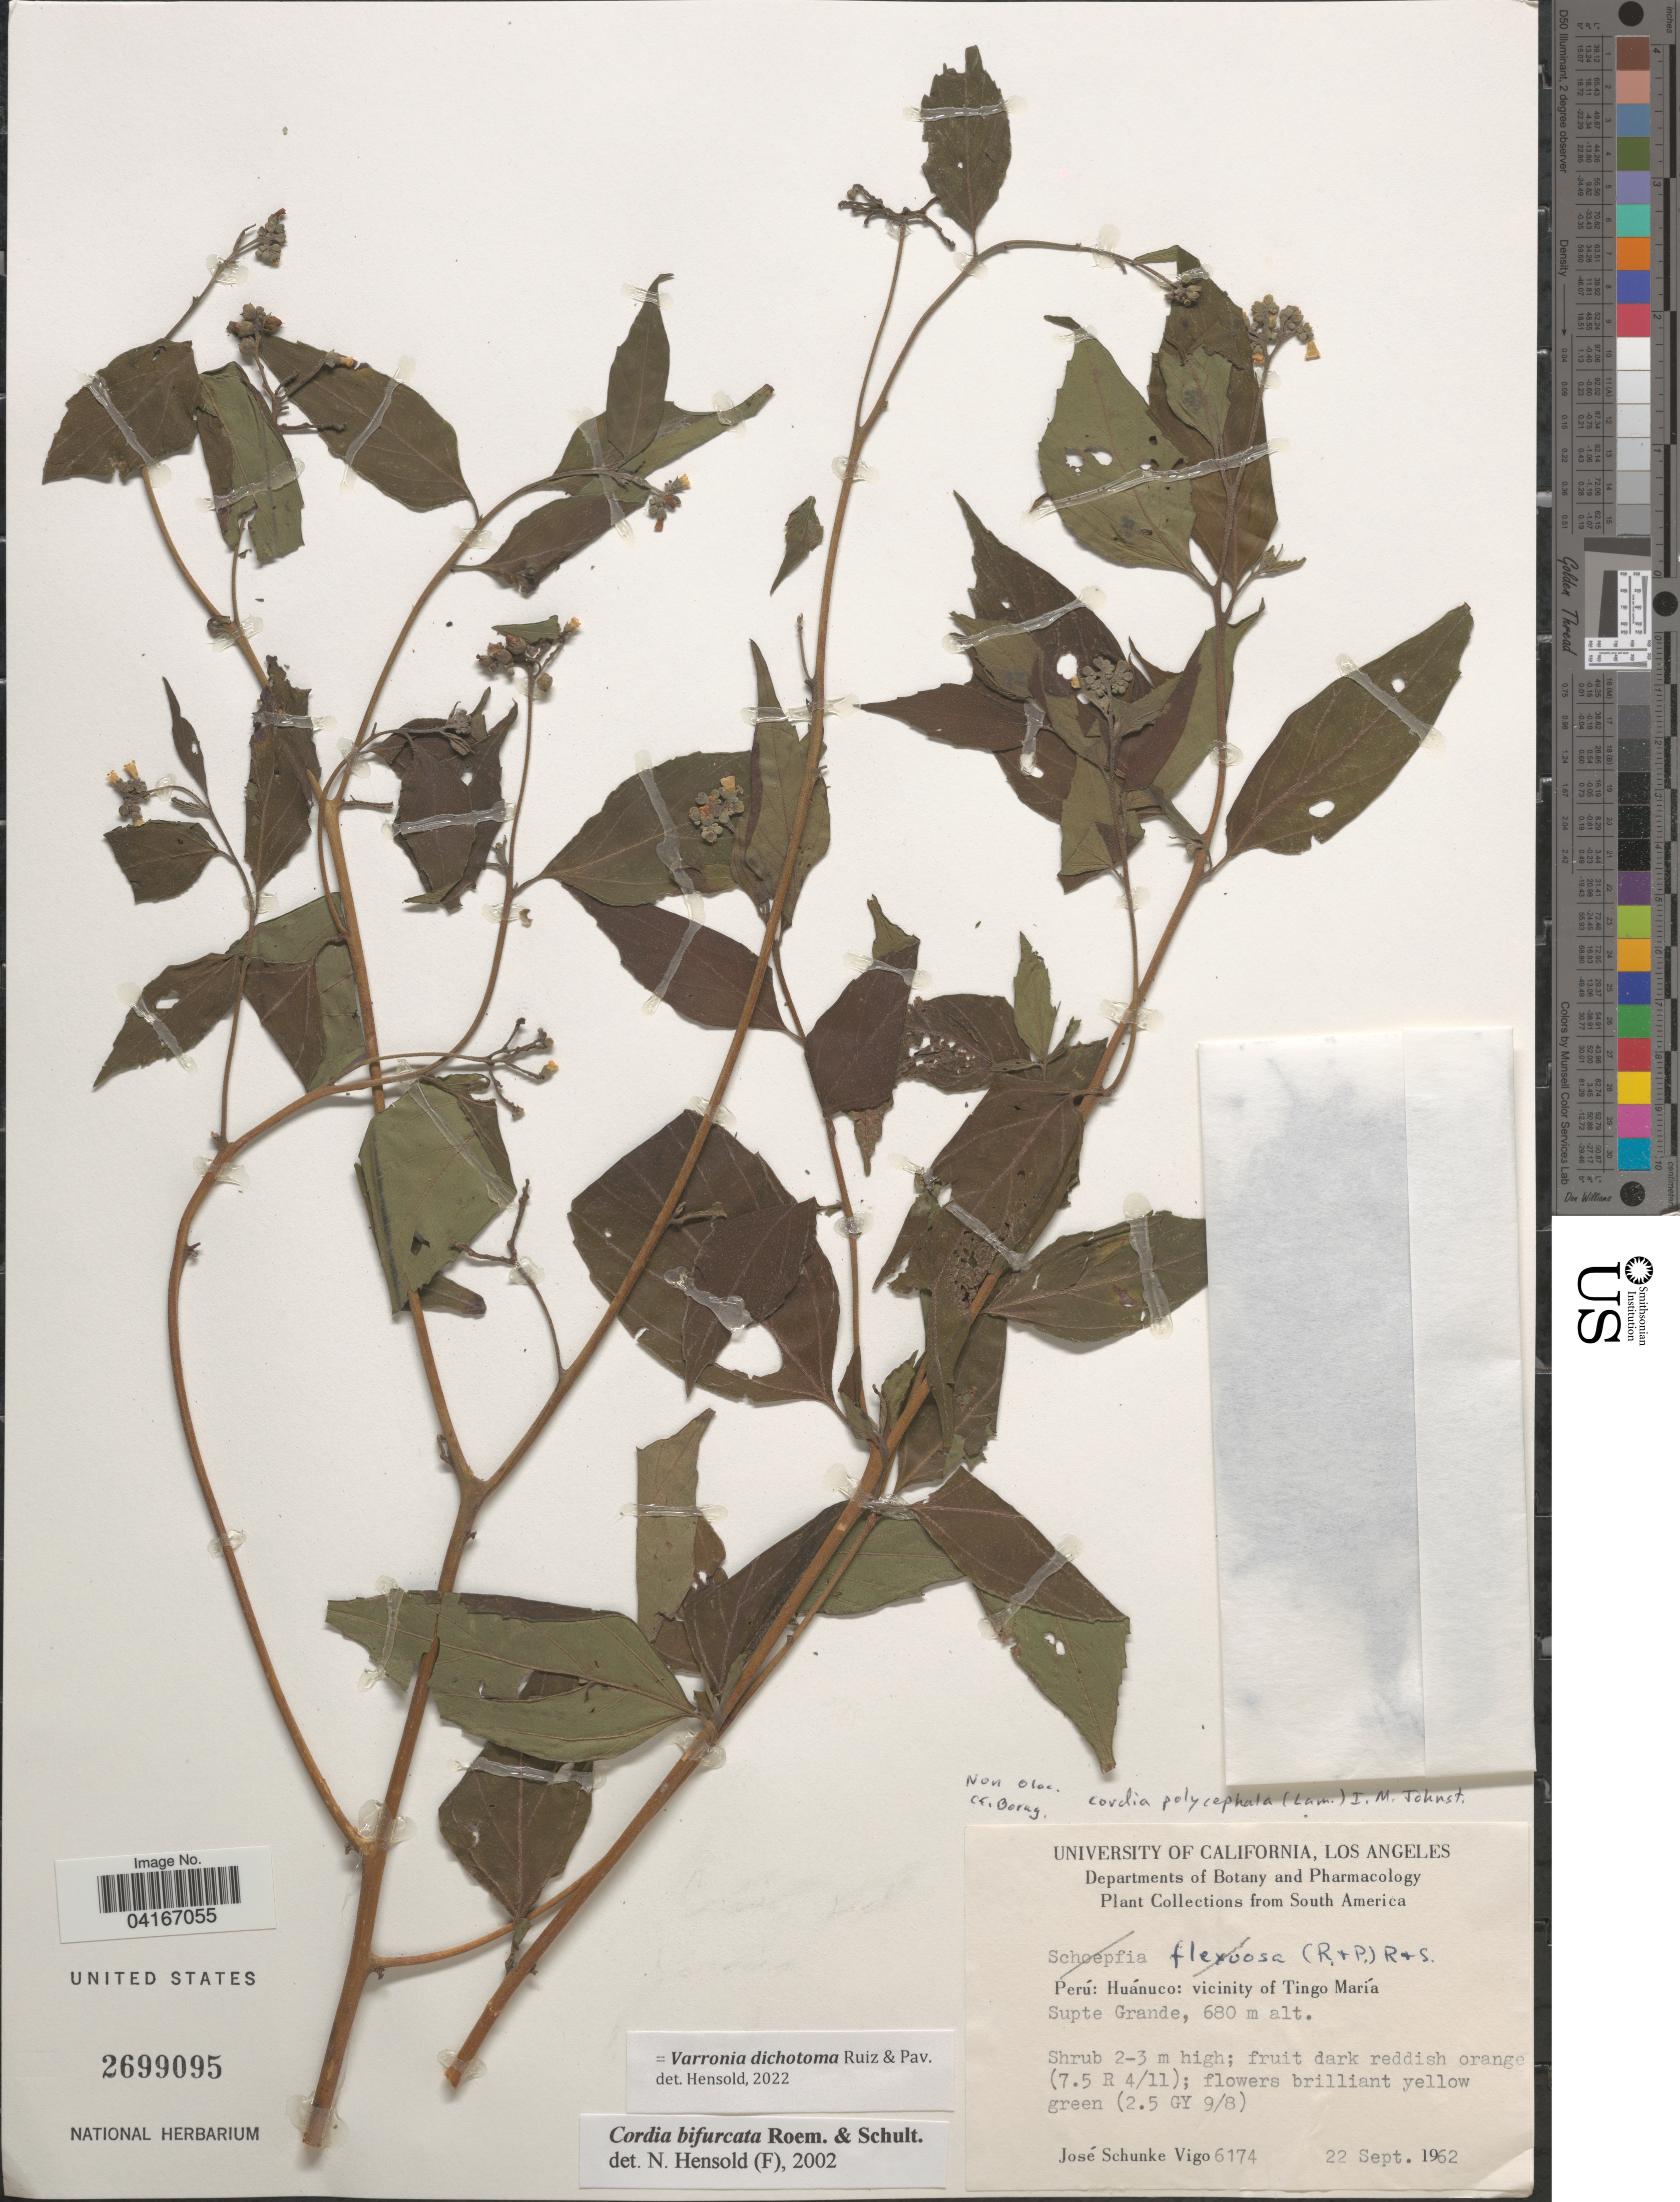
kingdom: Plantae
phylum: Tracheophyta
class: Magnoliopsida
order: Boraginales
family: Cordiaceae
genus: Varronia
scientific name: Varronia dichotoma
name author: Ruiz & Pav.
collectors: J. Schunke Vigo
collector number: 6174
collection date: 1962-09-22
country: Peru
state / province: Huánuco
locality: Vicinity of Tingo María. Supte Grande.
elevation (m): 680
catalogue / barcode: US 2699095